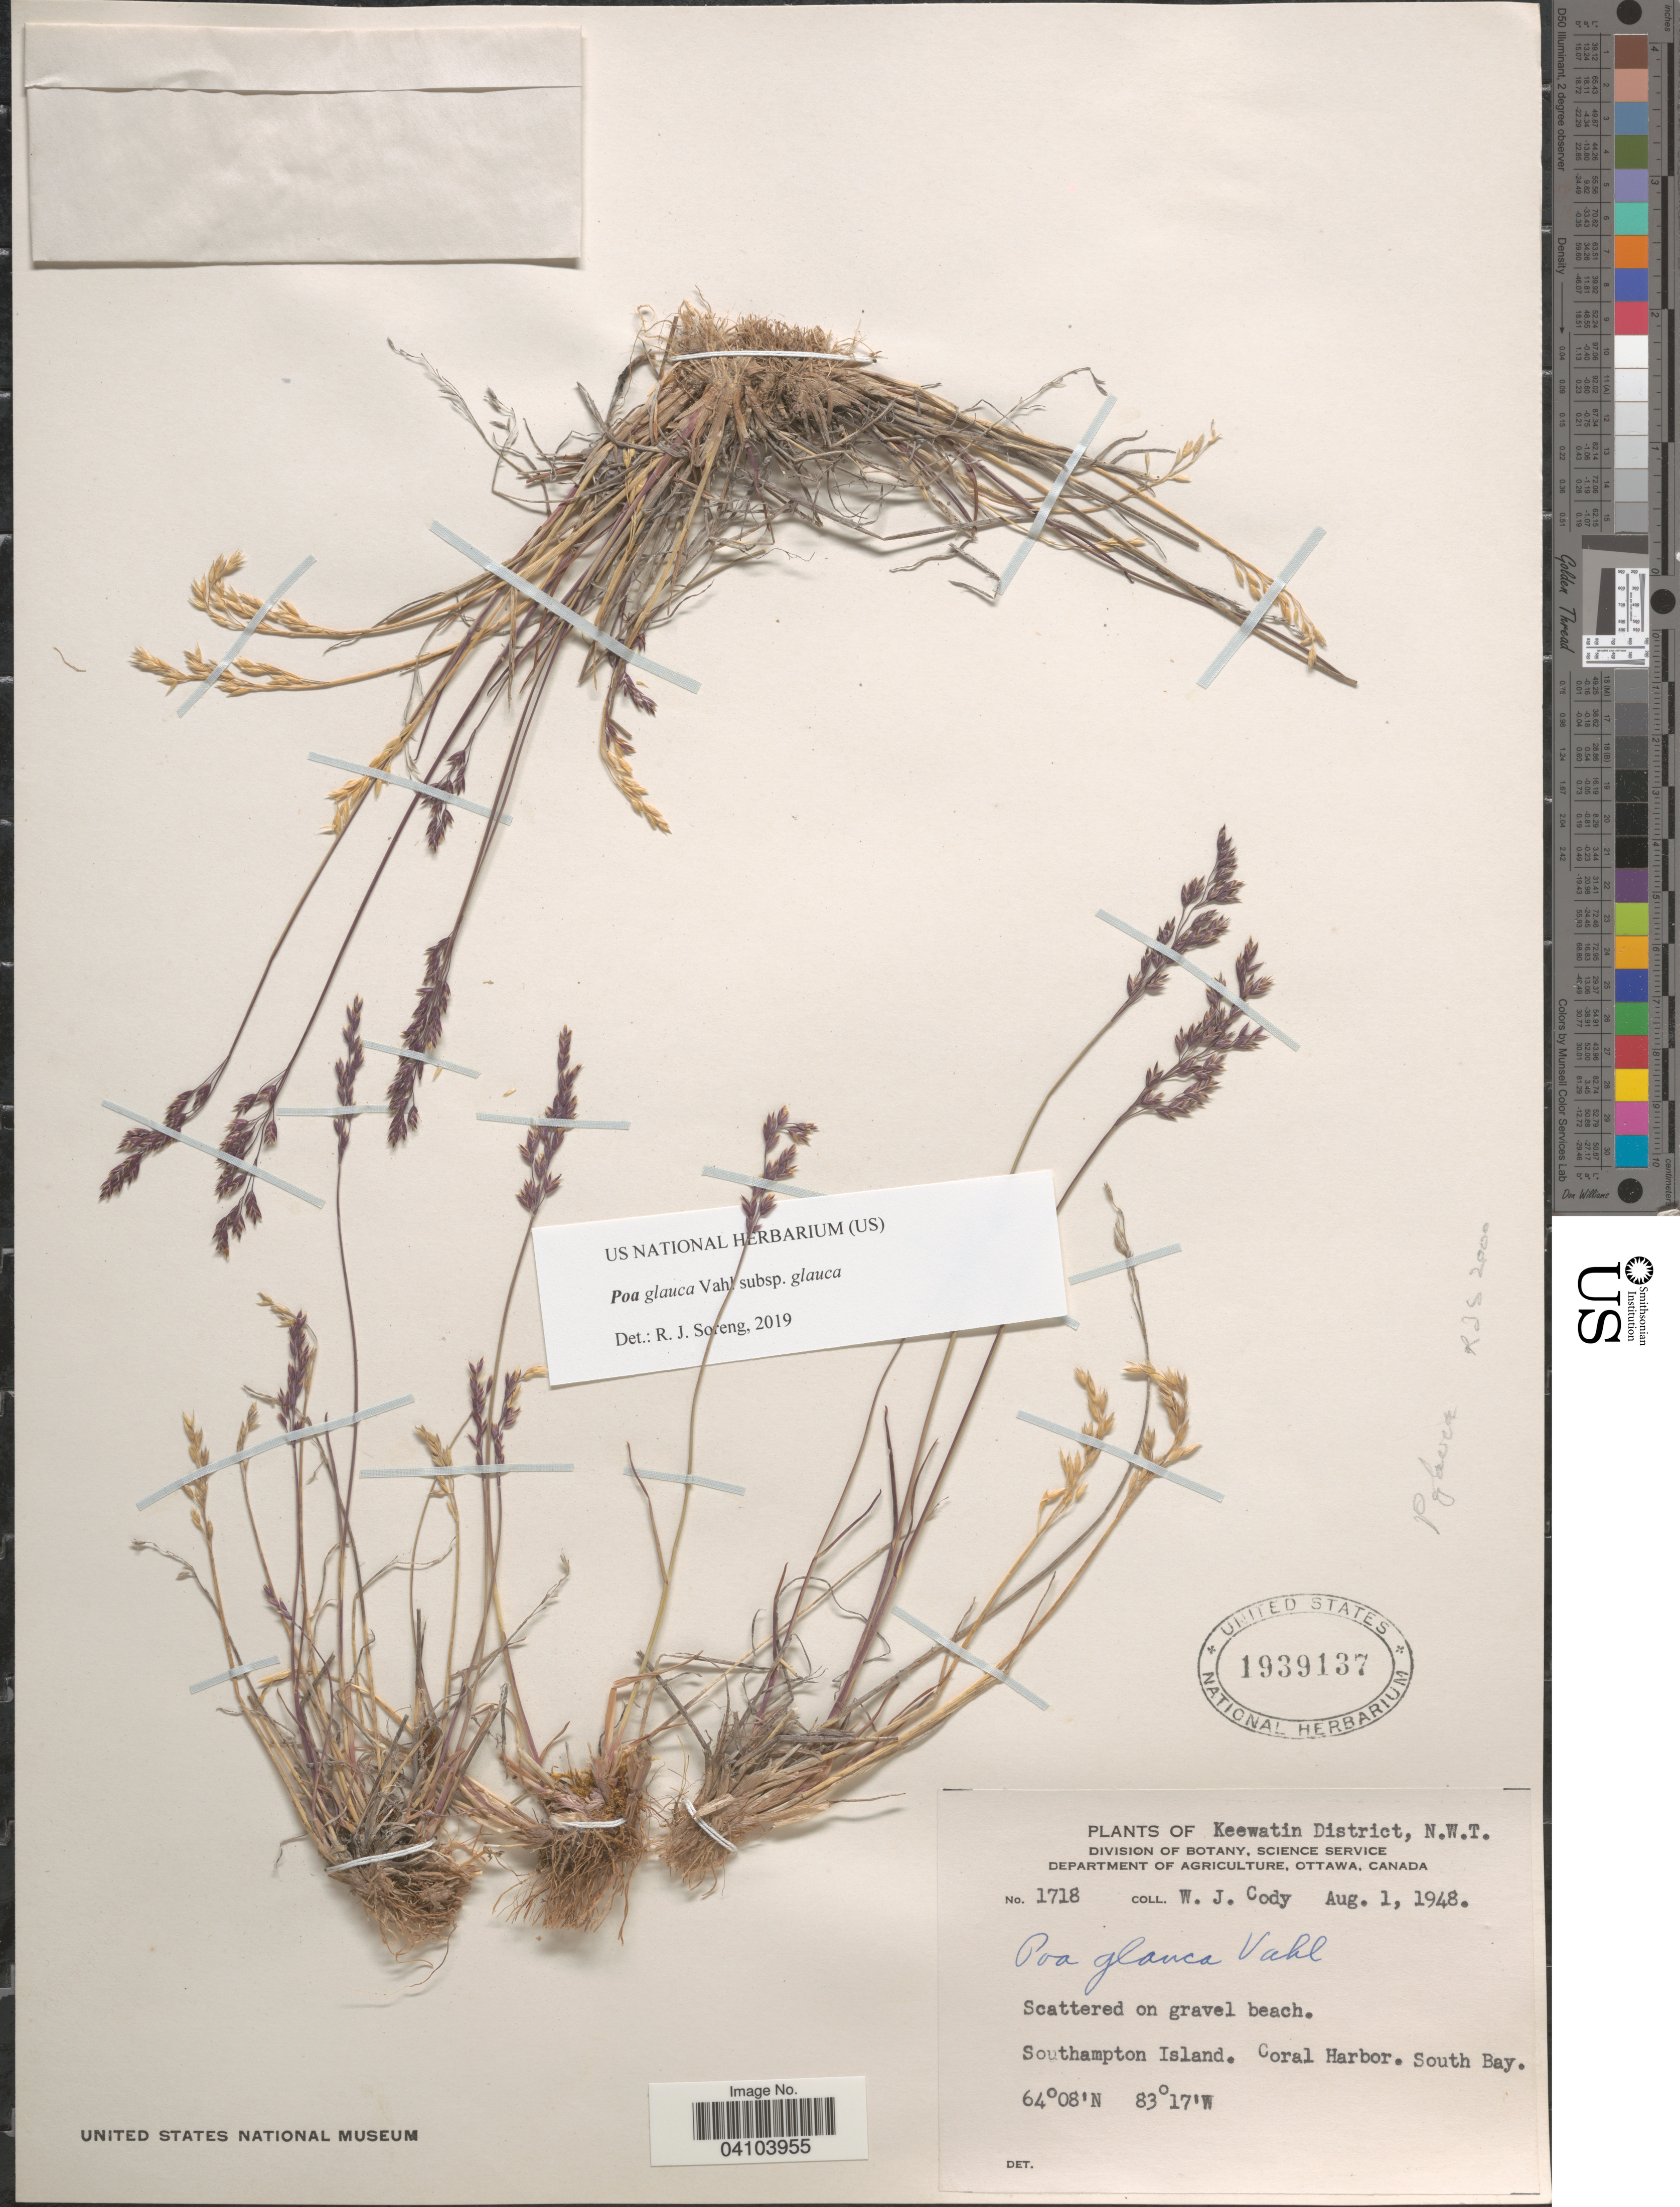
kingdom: Plantae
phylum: Tracheophyta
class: Liliopsida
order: Poales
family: Poaceae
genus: Poa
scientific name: Poa glauca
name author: Vahl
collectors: W. Cody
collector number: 1718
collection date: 1948-08-01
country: Canada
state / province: Northwest Territories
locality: Keewatin District. Southampton Island. Coral Harbor. South Bay.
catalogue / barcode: US 1939137